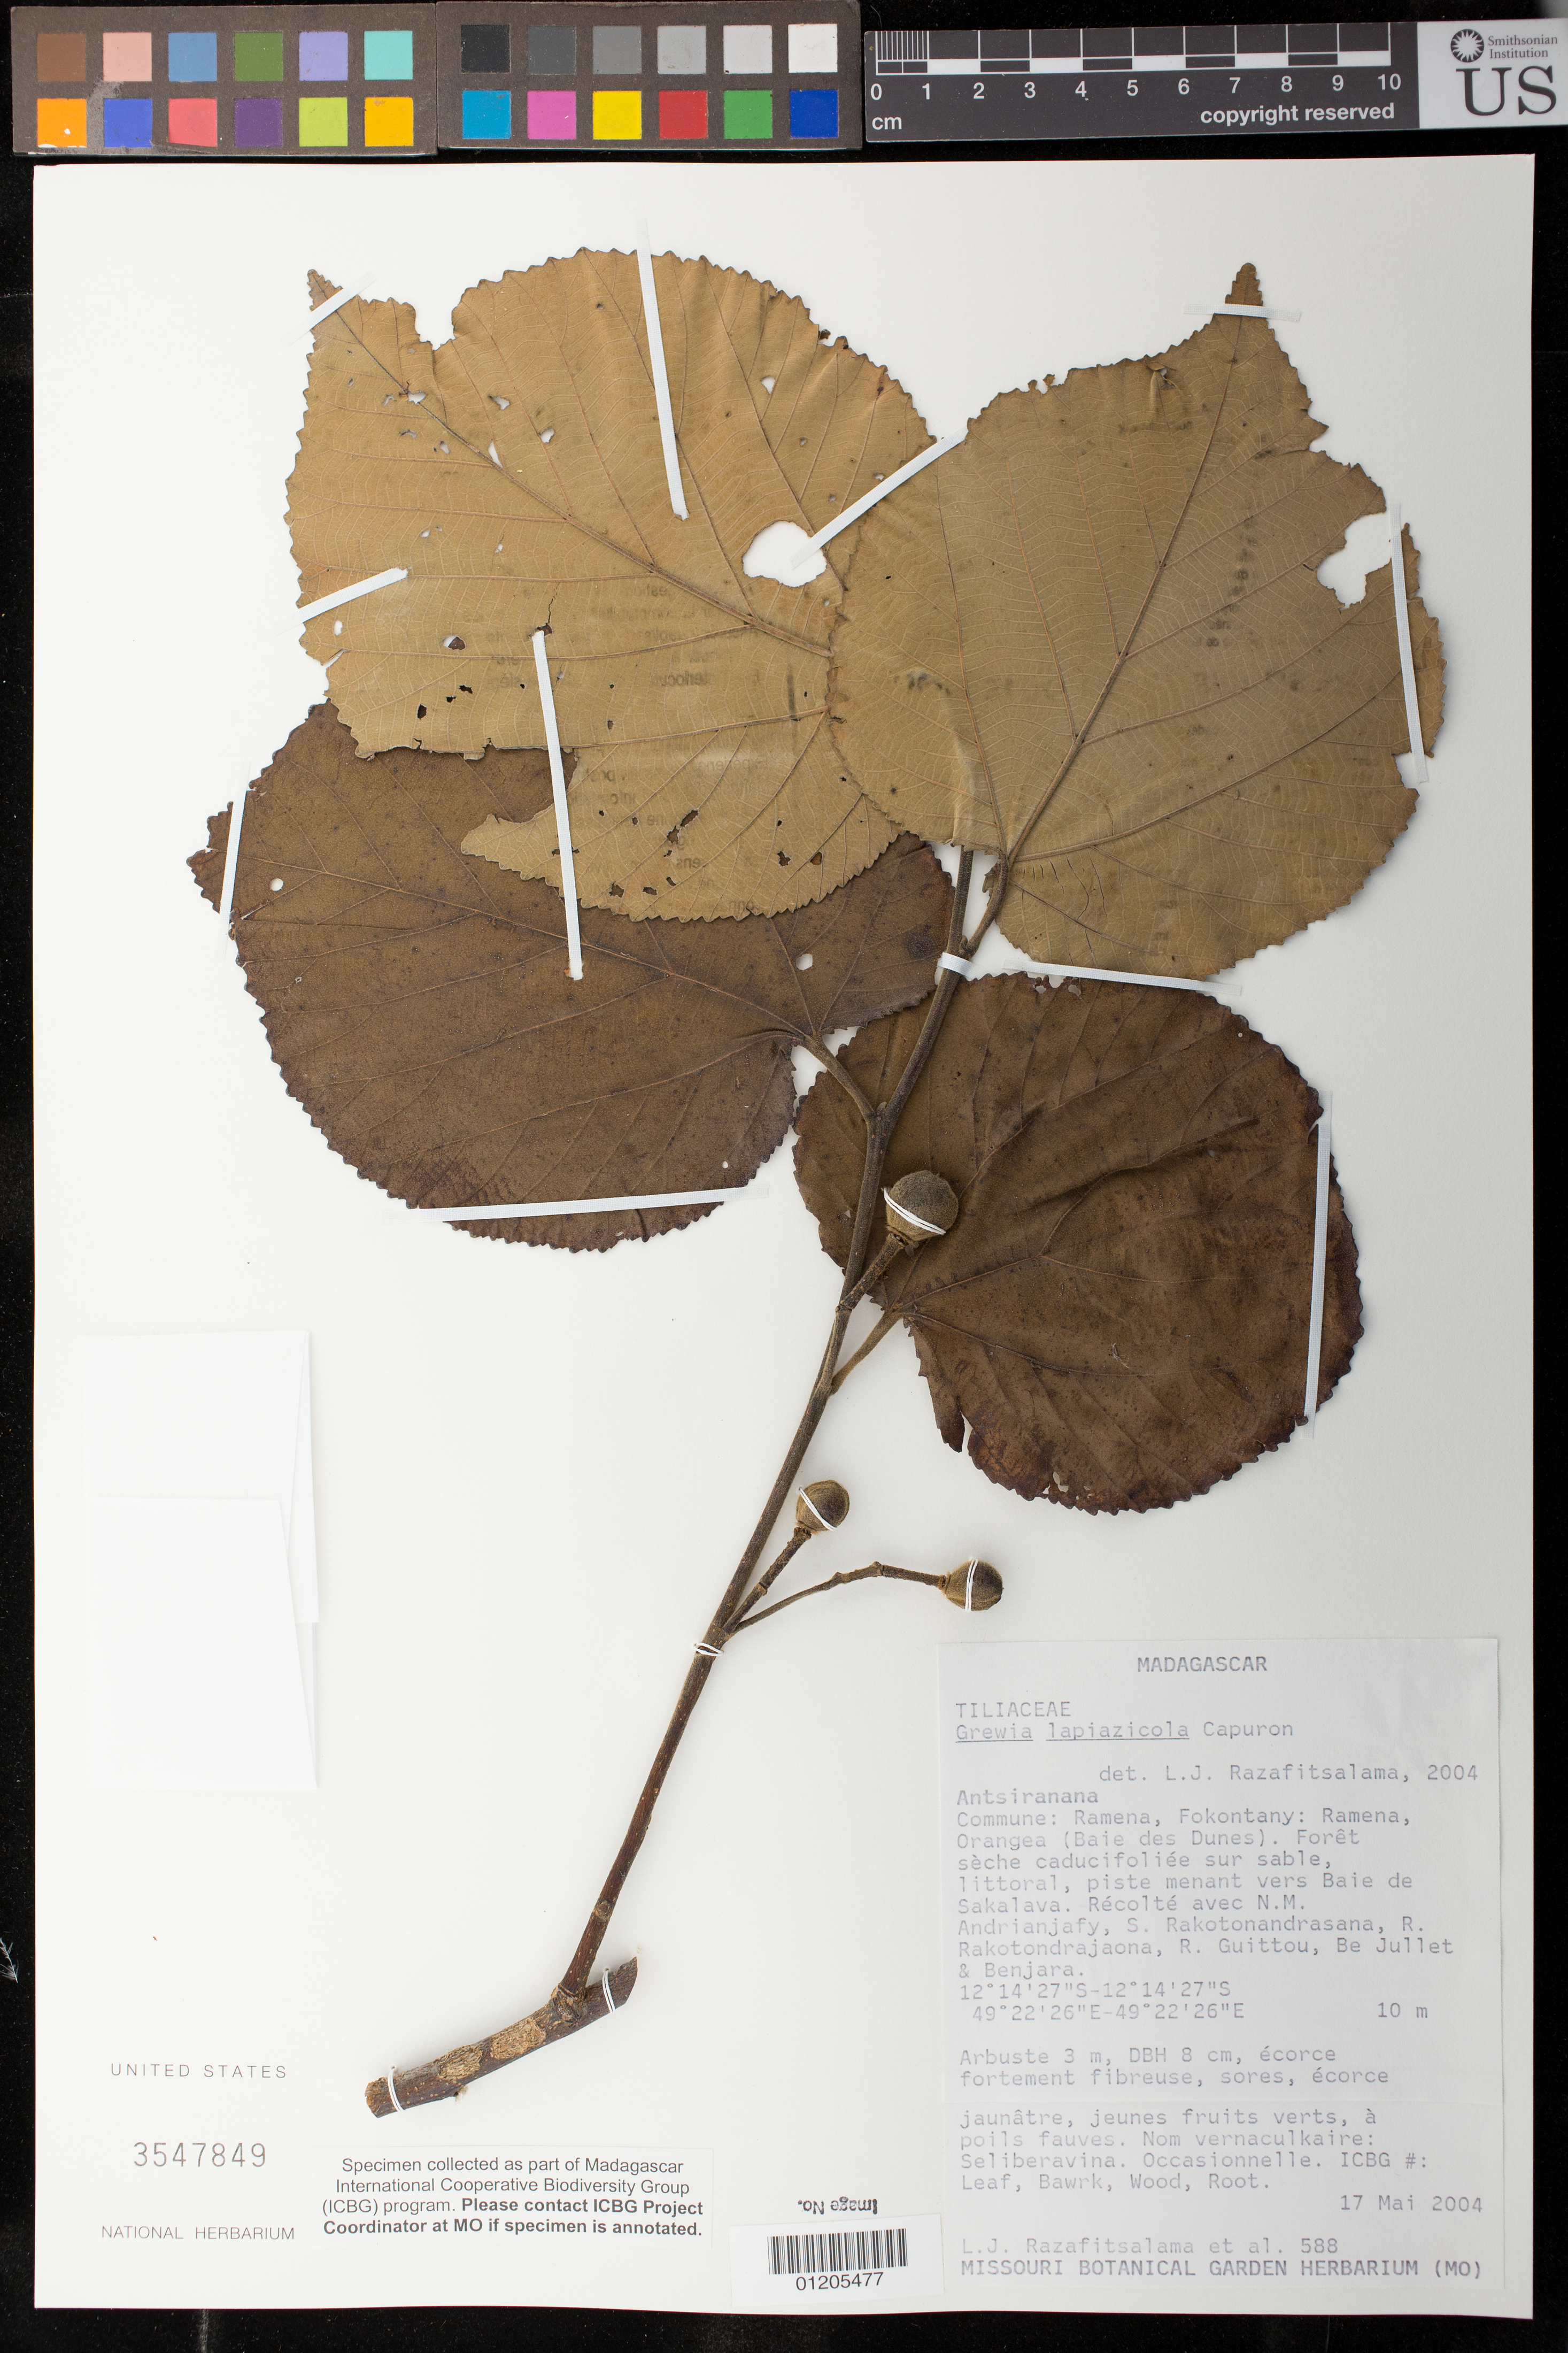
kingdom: Plantae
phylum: Tracheophyta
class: Magnoliopsida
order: Malvales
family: Malvaceae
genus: Grewia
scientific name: Grewia lapiazicola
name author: Capuron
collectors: L. J. Razafitsalama, N. M. Andrianjafy, S. Rakotonandrasana & R. Rakotondrajaona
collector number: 588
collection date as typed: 17 May 2004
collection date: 2004-05-17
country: Madagascar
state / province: Diana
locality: Antsiranana. Commune: Ramena, Fokontany: Ramena, Orangea (Baie des Dunes). Foret seche caducifoliee sur sable, littoral, piste, menant vers Baie de Sakalava.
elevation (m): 10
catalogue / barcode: US 3547849